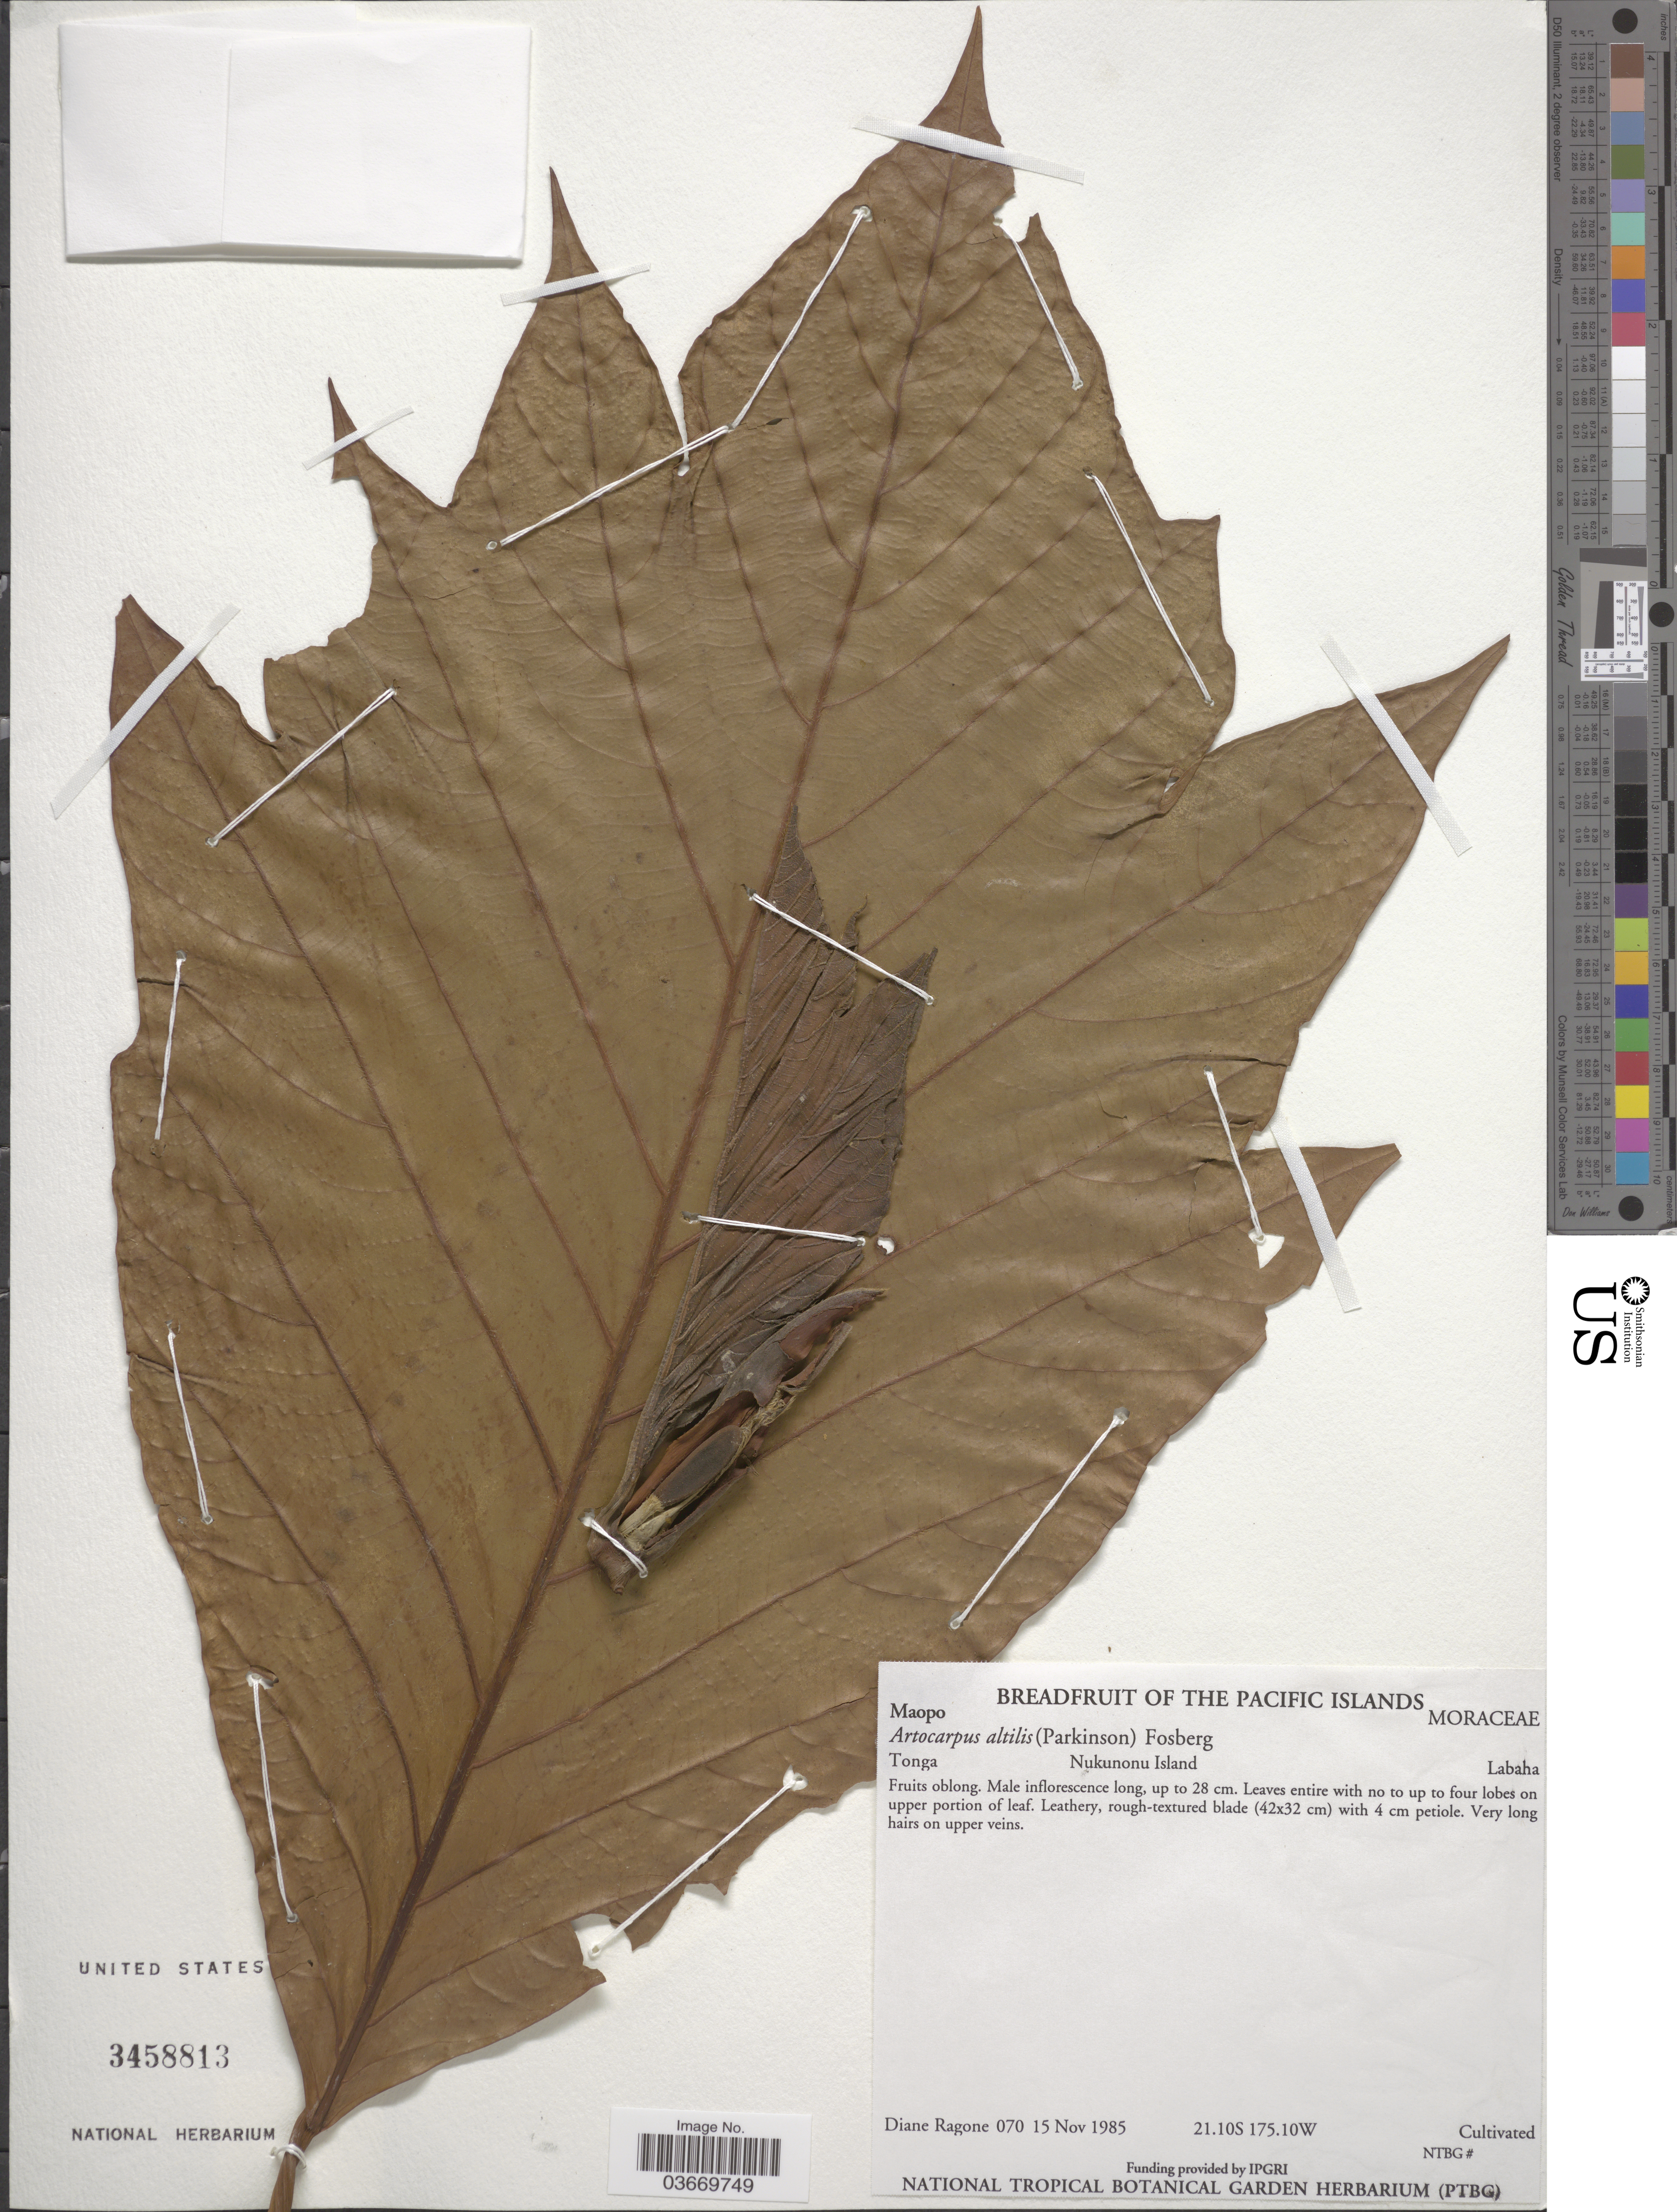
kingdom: Plantae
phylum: Tracheophyta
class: Magnoliopsida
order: Rosales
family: Moraceae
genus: Artocarpus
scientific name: Artocarpus altilis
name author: (Parkinson) Fosberg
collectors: D. Ragone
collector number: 070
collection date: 1985-11-15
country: Tonga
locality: Nukunonu Island. Labaha.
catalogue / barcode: US 3458813